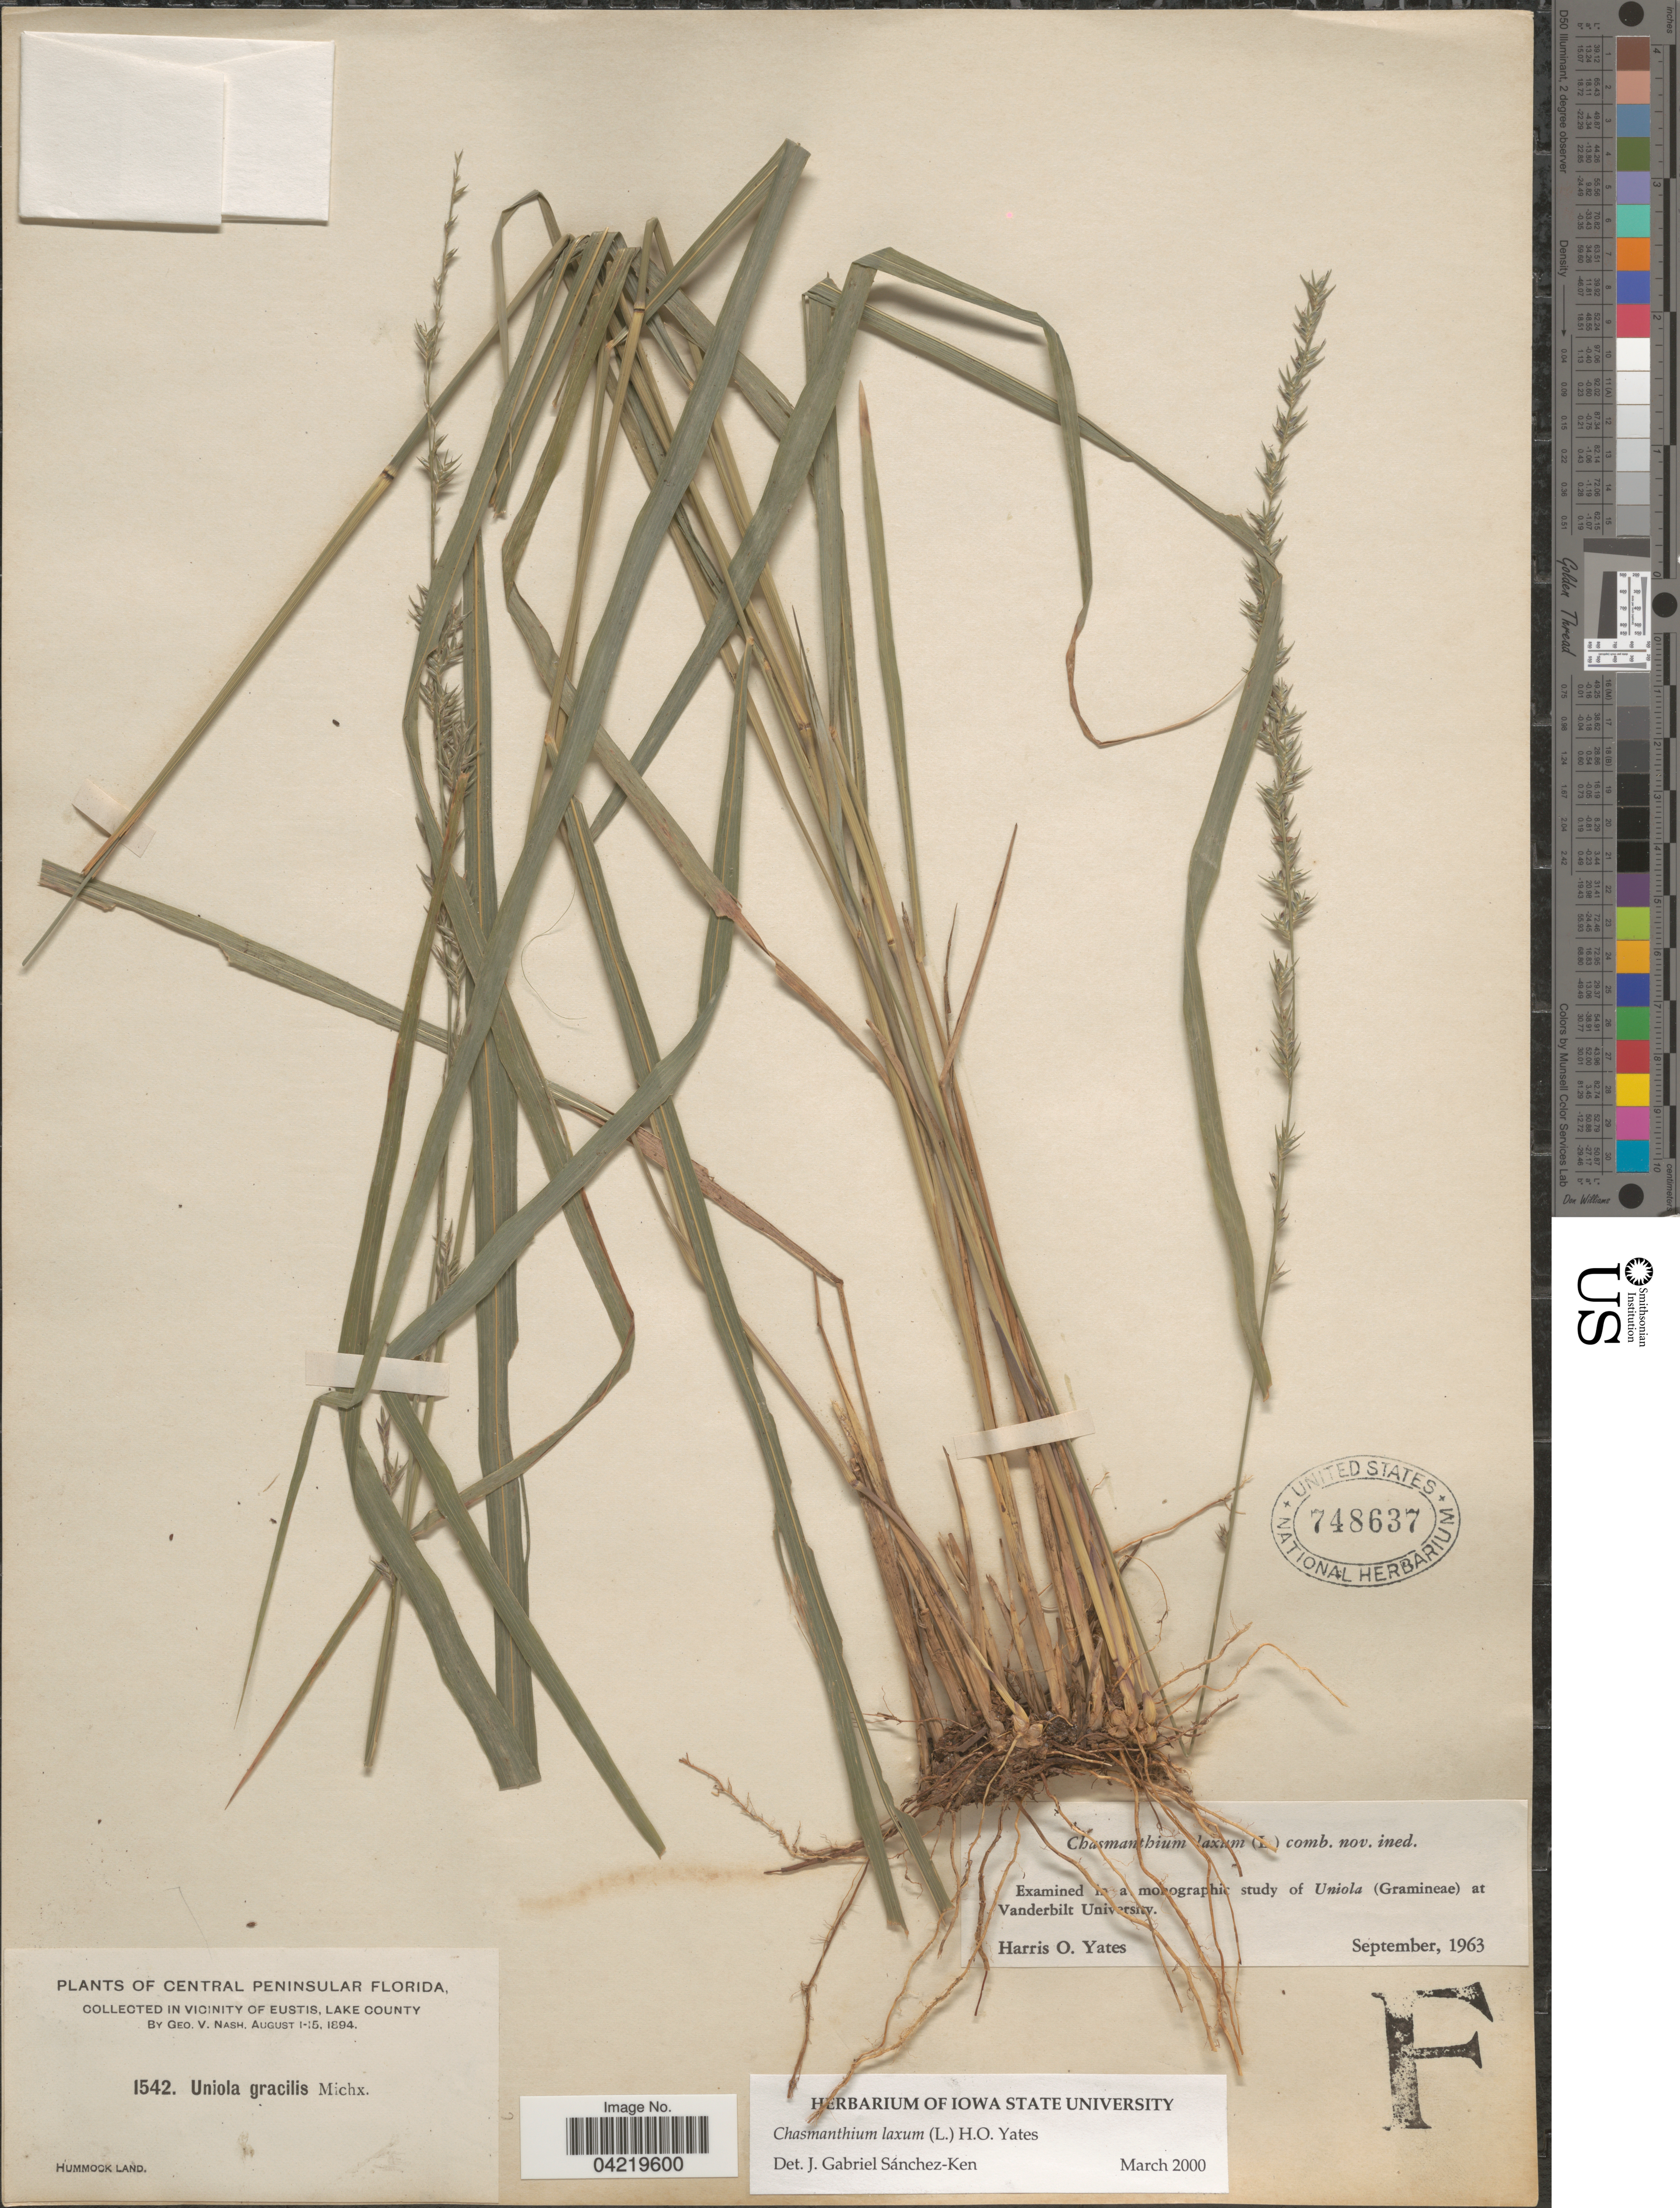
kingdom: Plantae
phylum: Tracheophyta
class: Liliopsida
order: Poales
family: Poaceae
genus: Chasmanthium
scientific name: Chasmanthium laxum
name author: (L.) H.O. Yates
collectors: G. V. Nash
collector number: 1542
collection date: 1894-08-01/1894-08-15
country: United States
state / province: Florida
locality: Central Peninsular Florida. In vicinity of Eustis, Lake County. Hummook Land.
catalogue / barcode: US 748637